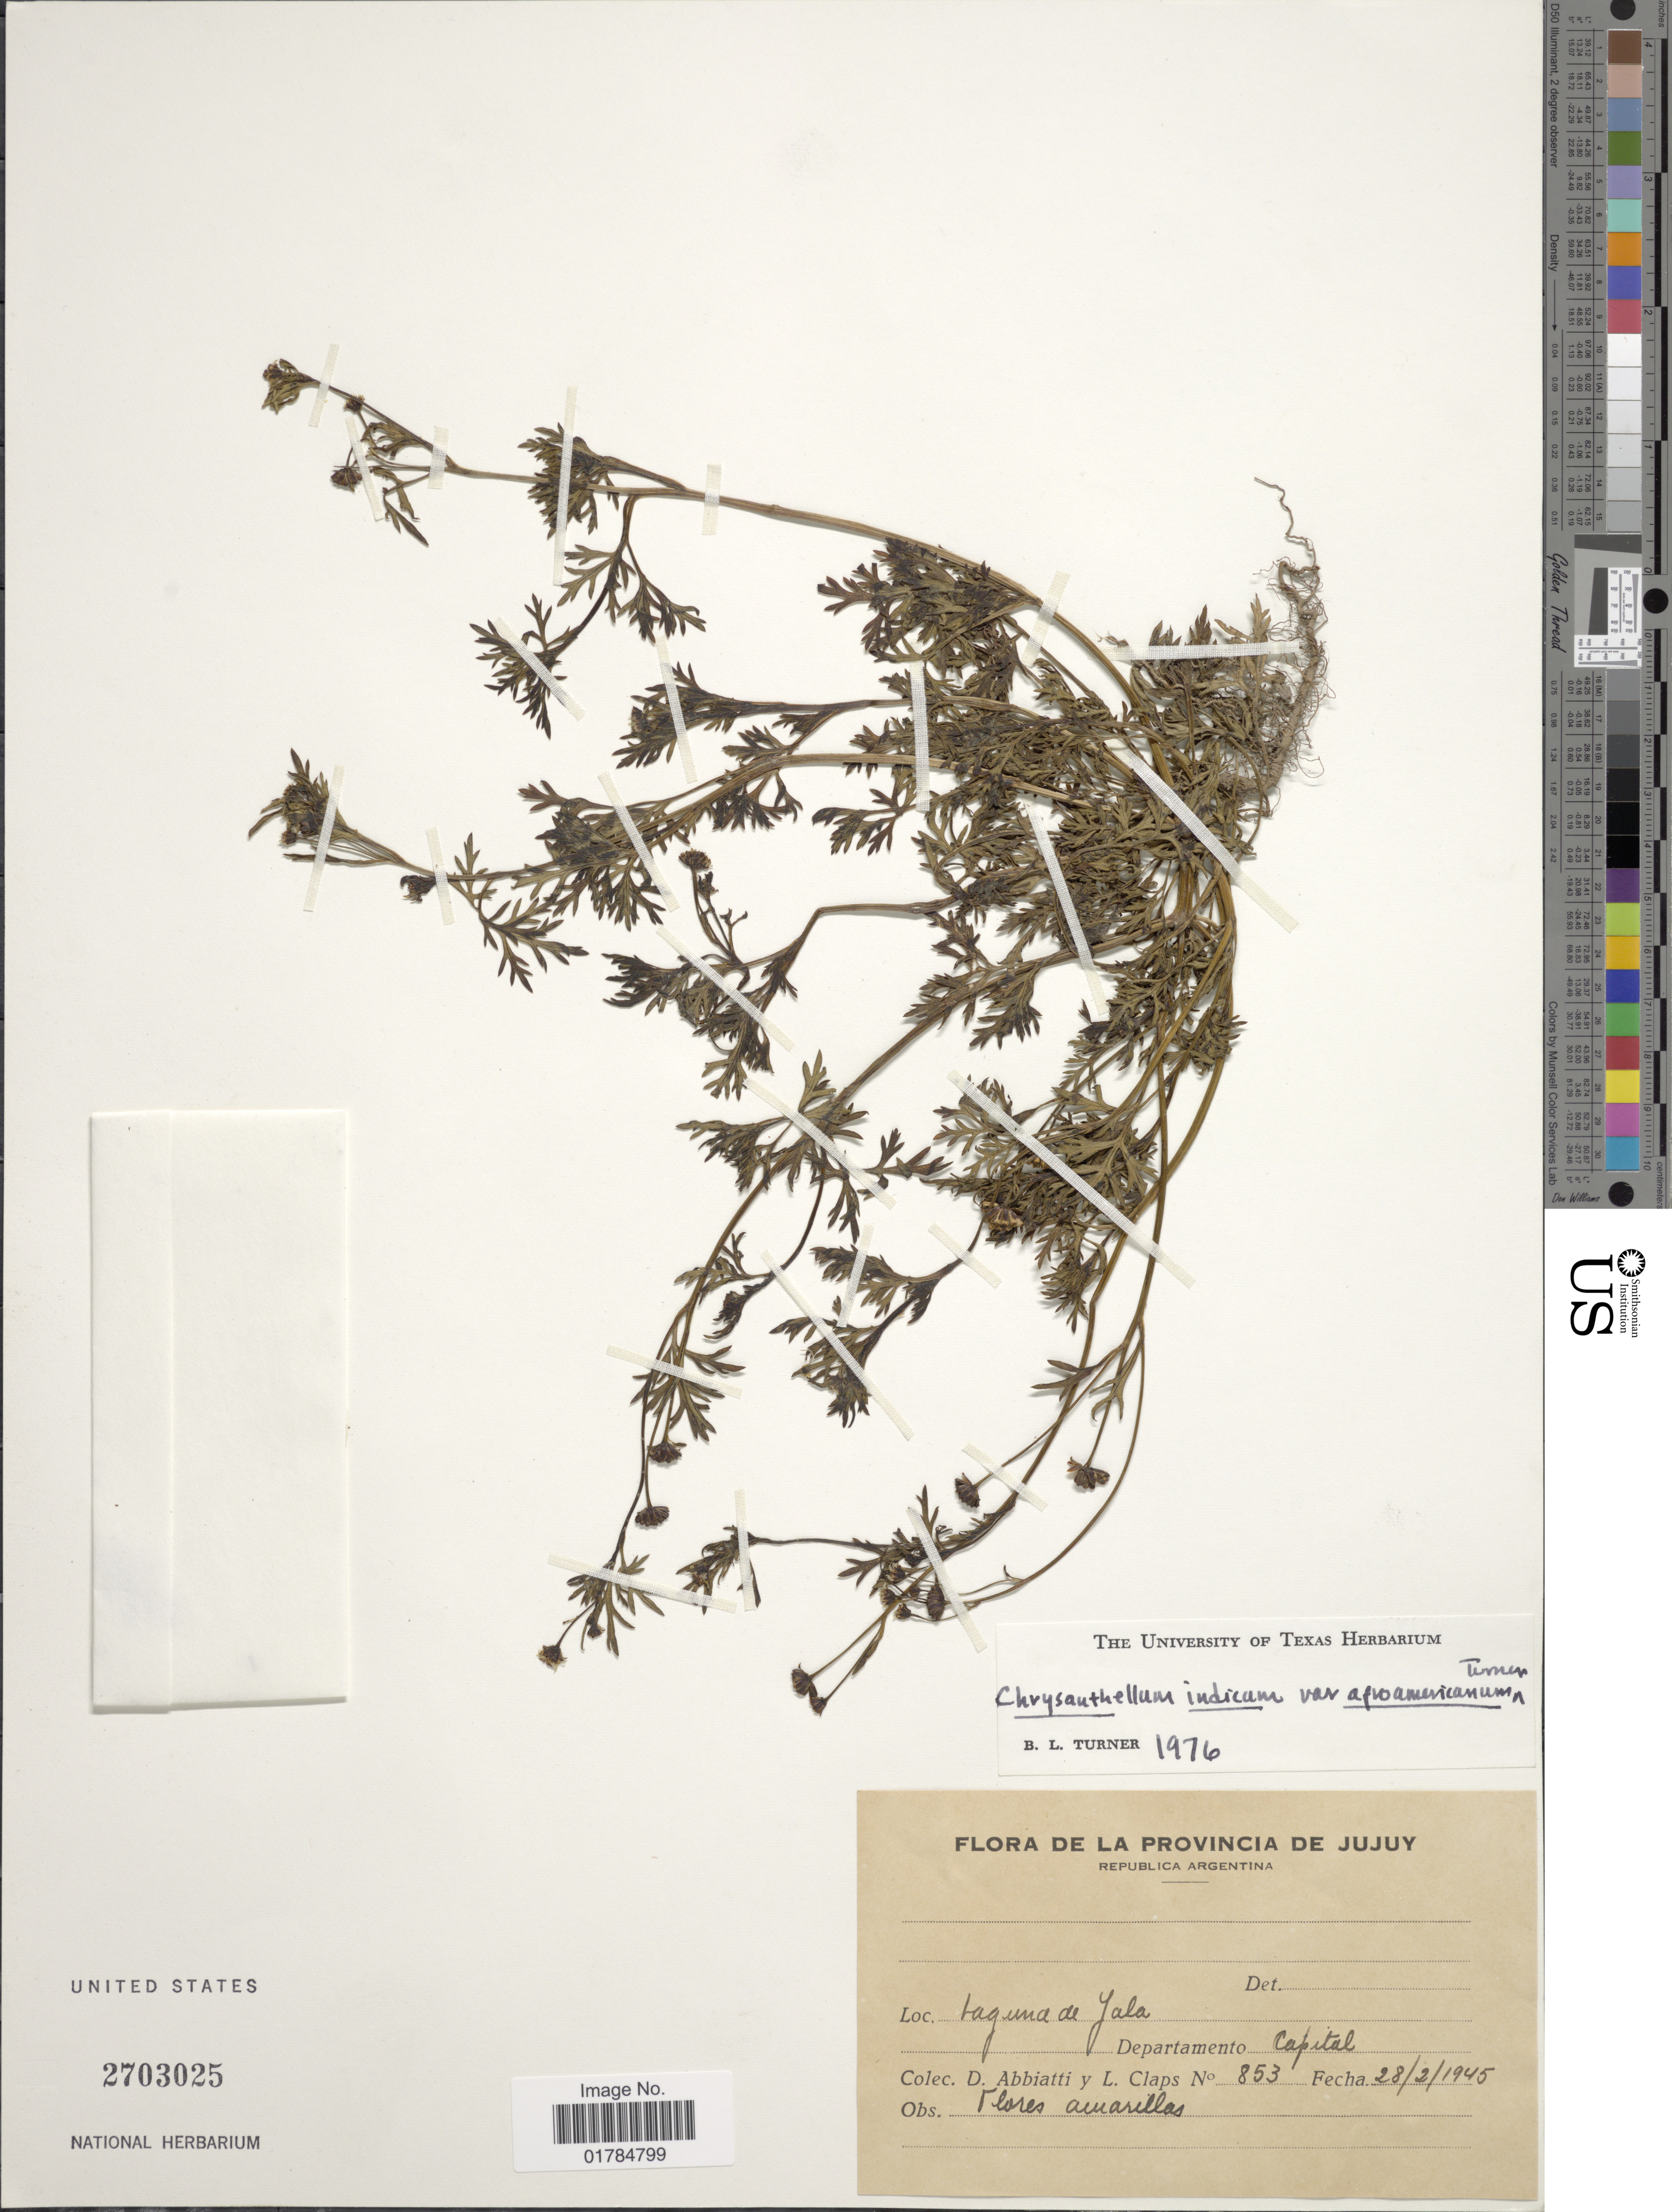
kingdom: Plantae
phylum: Tracheophyta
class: Magnoliopsida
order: Asterales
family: Asteraceae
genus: Chrysanthellum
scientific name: Chrysanthellum indicum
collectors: D. Abbiatti & L. Claps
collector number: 853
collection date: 1945-02-28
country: Argentina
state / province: Jujuy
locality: Laguna de Jala, Departamento Capital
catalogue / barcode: US 2703025